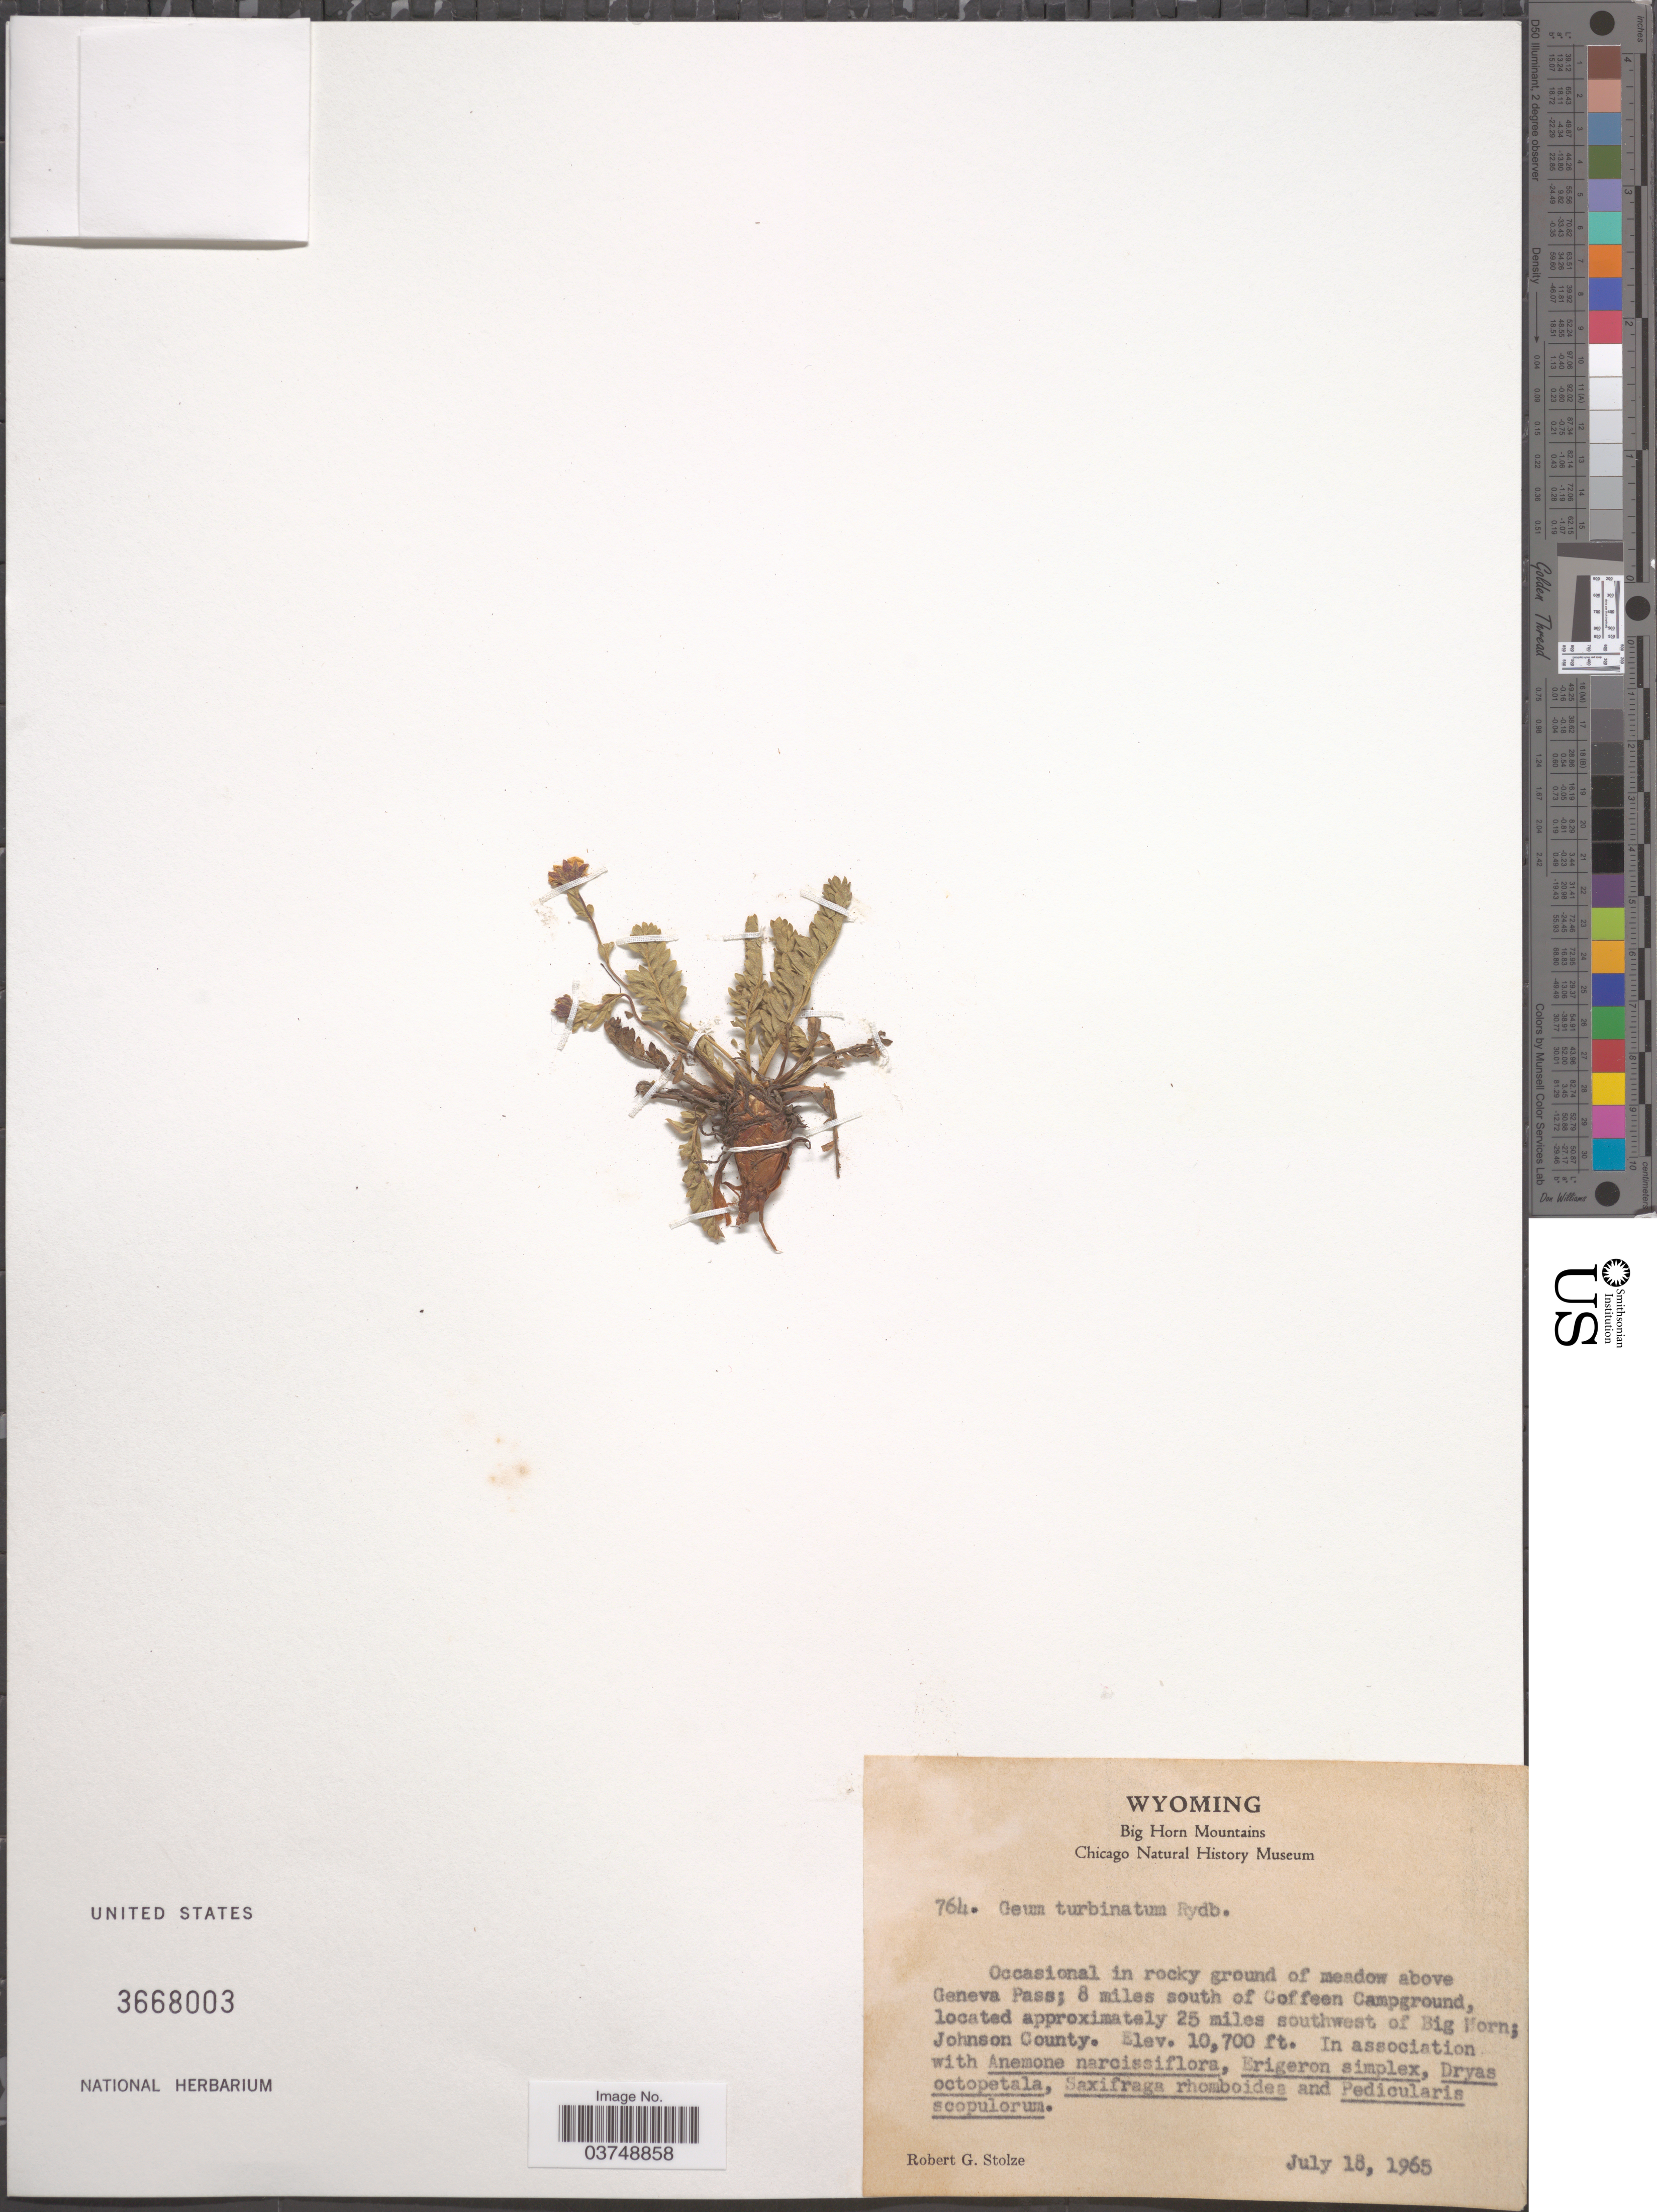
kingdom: Plantae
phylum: Tracheophyta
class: Magnoliopsida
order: Rosales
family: Rosaceae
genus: Geum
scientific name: Geum rossii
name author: (R. Br.) Ser.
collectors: R. G. Stolze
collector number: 764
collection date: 1965-07-18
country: United States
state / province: Wyoming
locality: Big Horn Mountains. Above Geneva Pass; 8 miles south of Coffeen Campground, located approximately 25 miles southwest of Big Horn; Johnson County.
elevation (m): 3261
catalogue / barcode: US 3668003